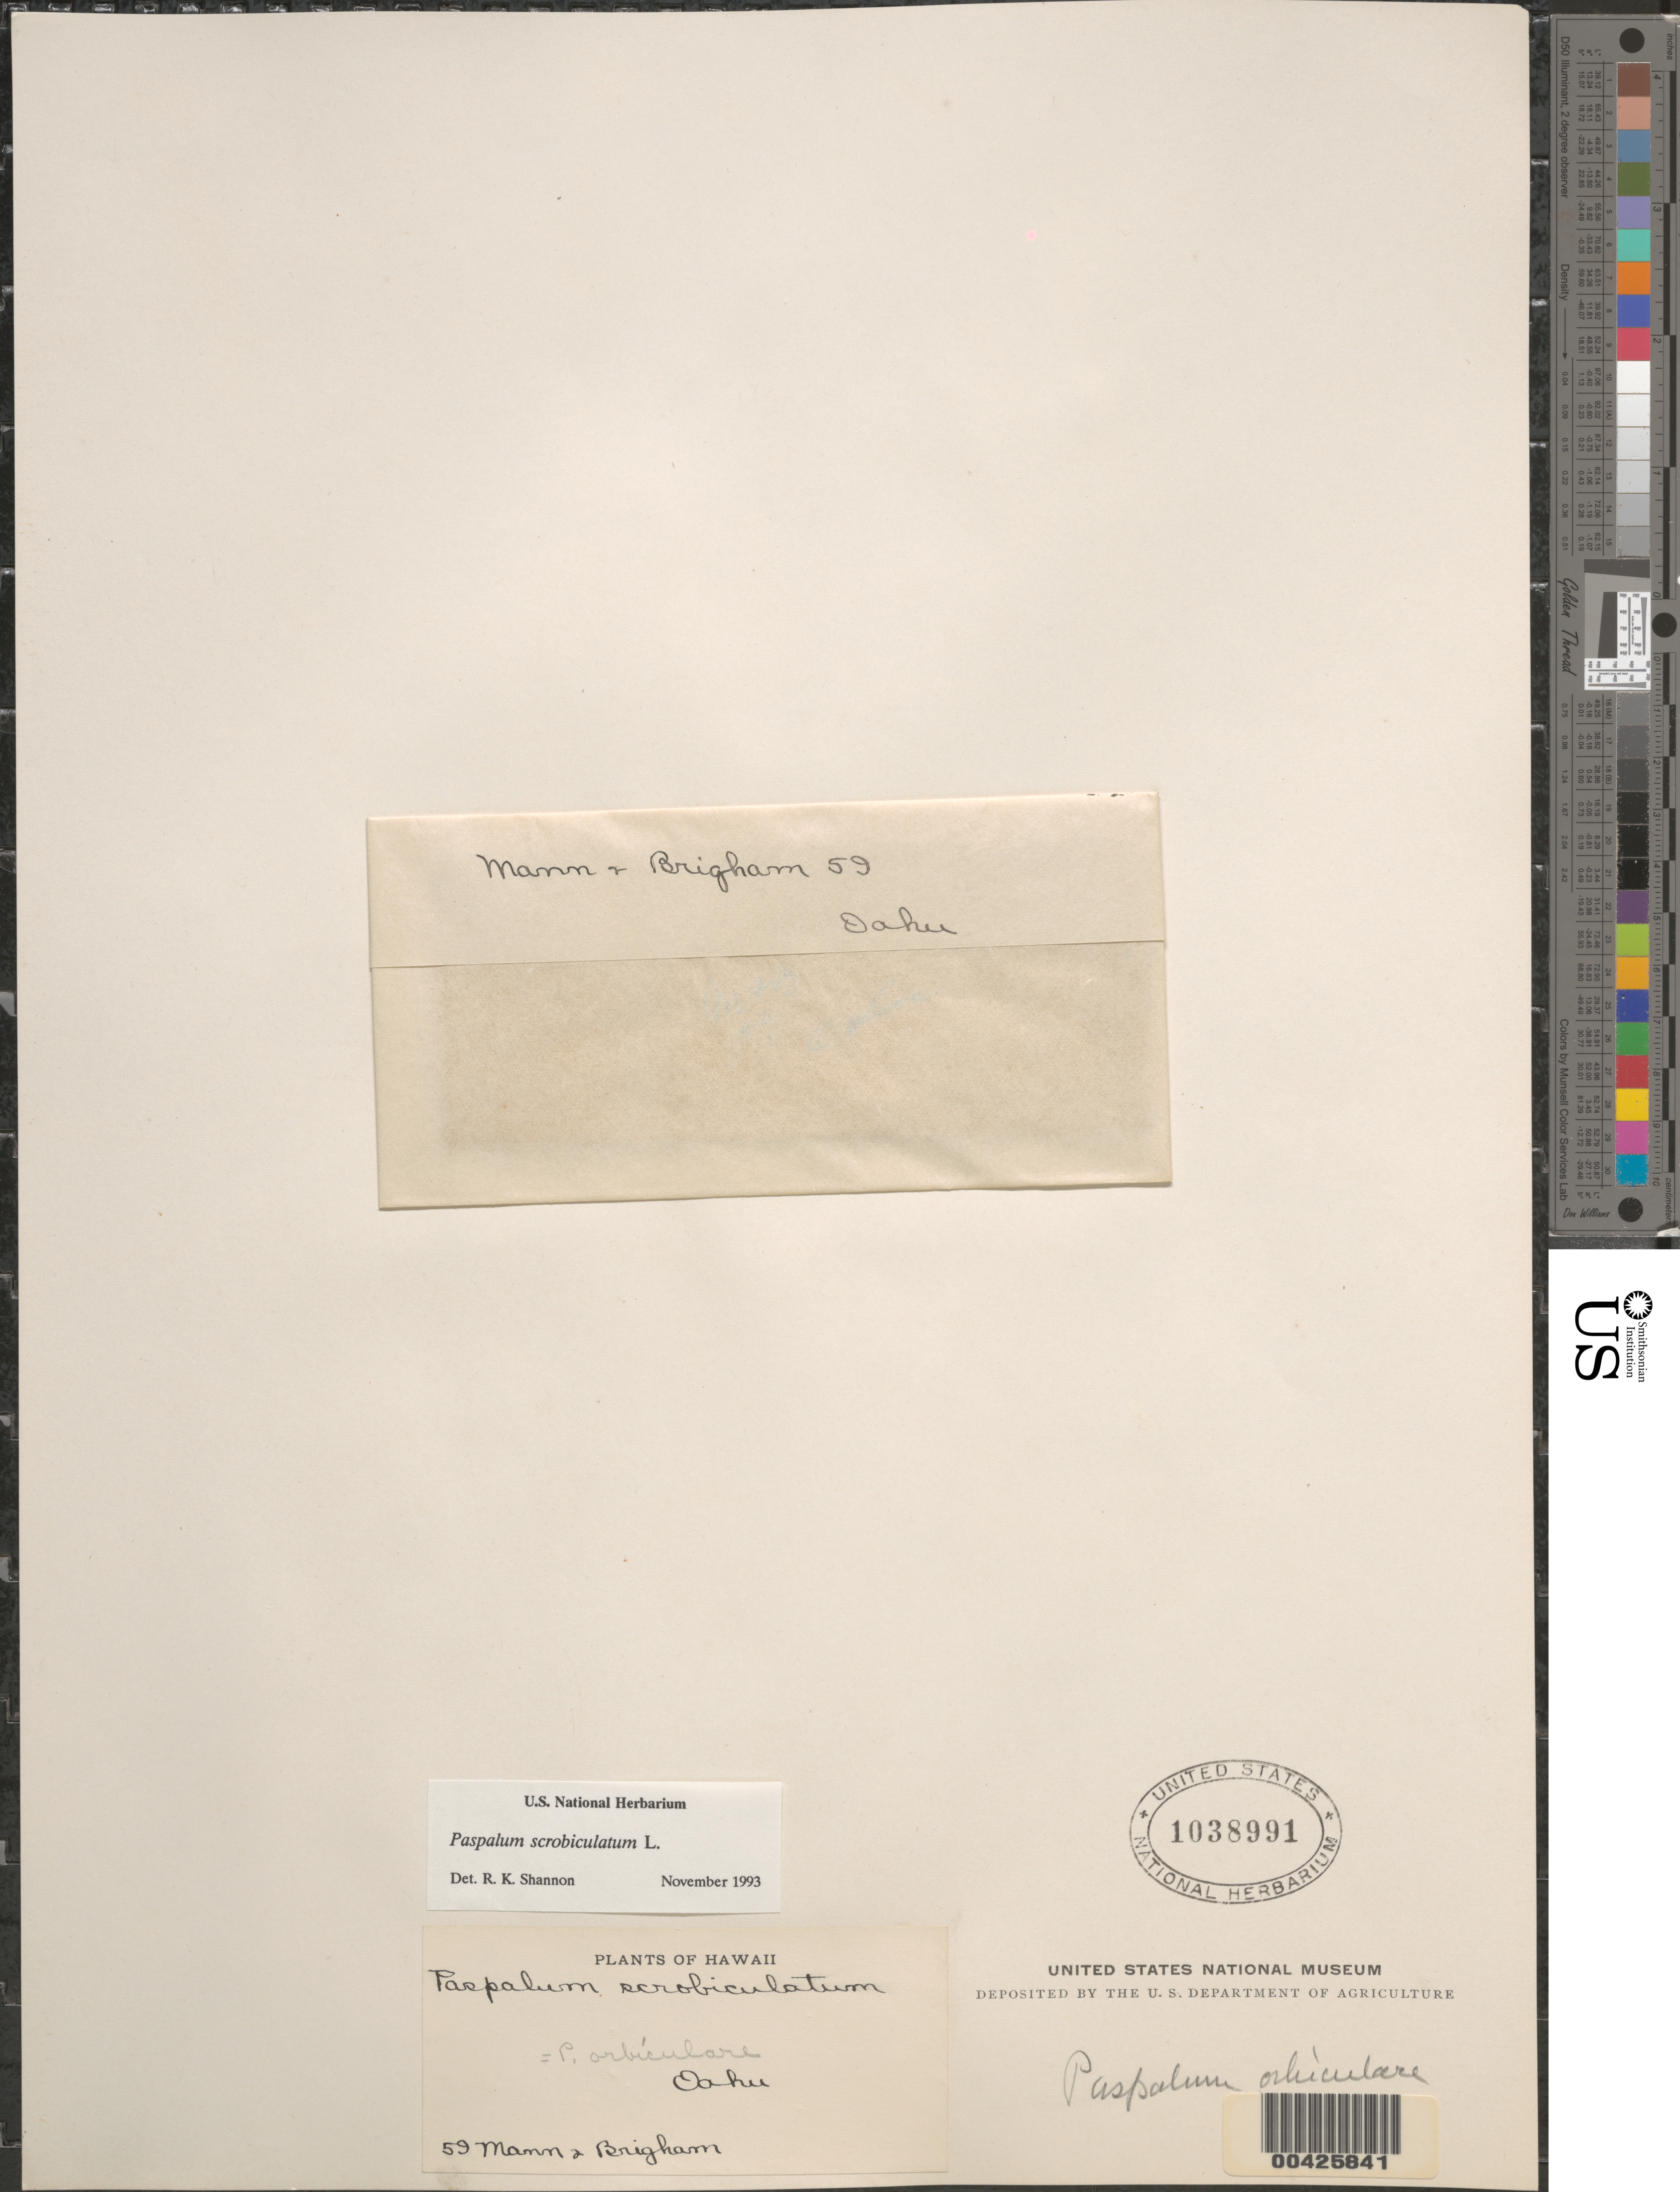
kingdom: Plantae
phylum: Tracheophyta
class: Liliopsida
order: Poales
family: Poaceae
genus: Paspalum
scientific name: Paspalum scrobiculatum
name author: L.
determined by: Shannon, R. K., (UNITED STATES)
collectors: H. Mann & W. T. Brigham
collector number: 59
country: United States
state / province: Hawaii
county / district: Honolulu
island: Oahu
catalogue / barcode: US 1038991